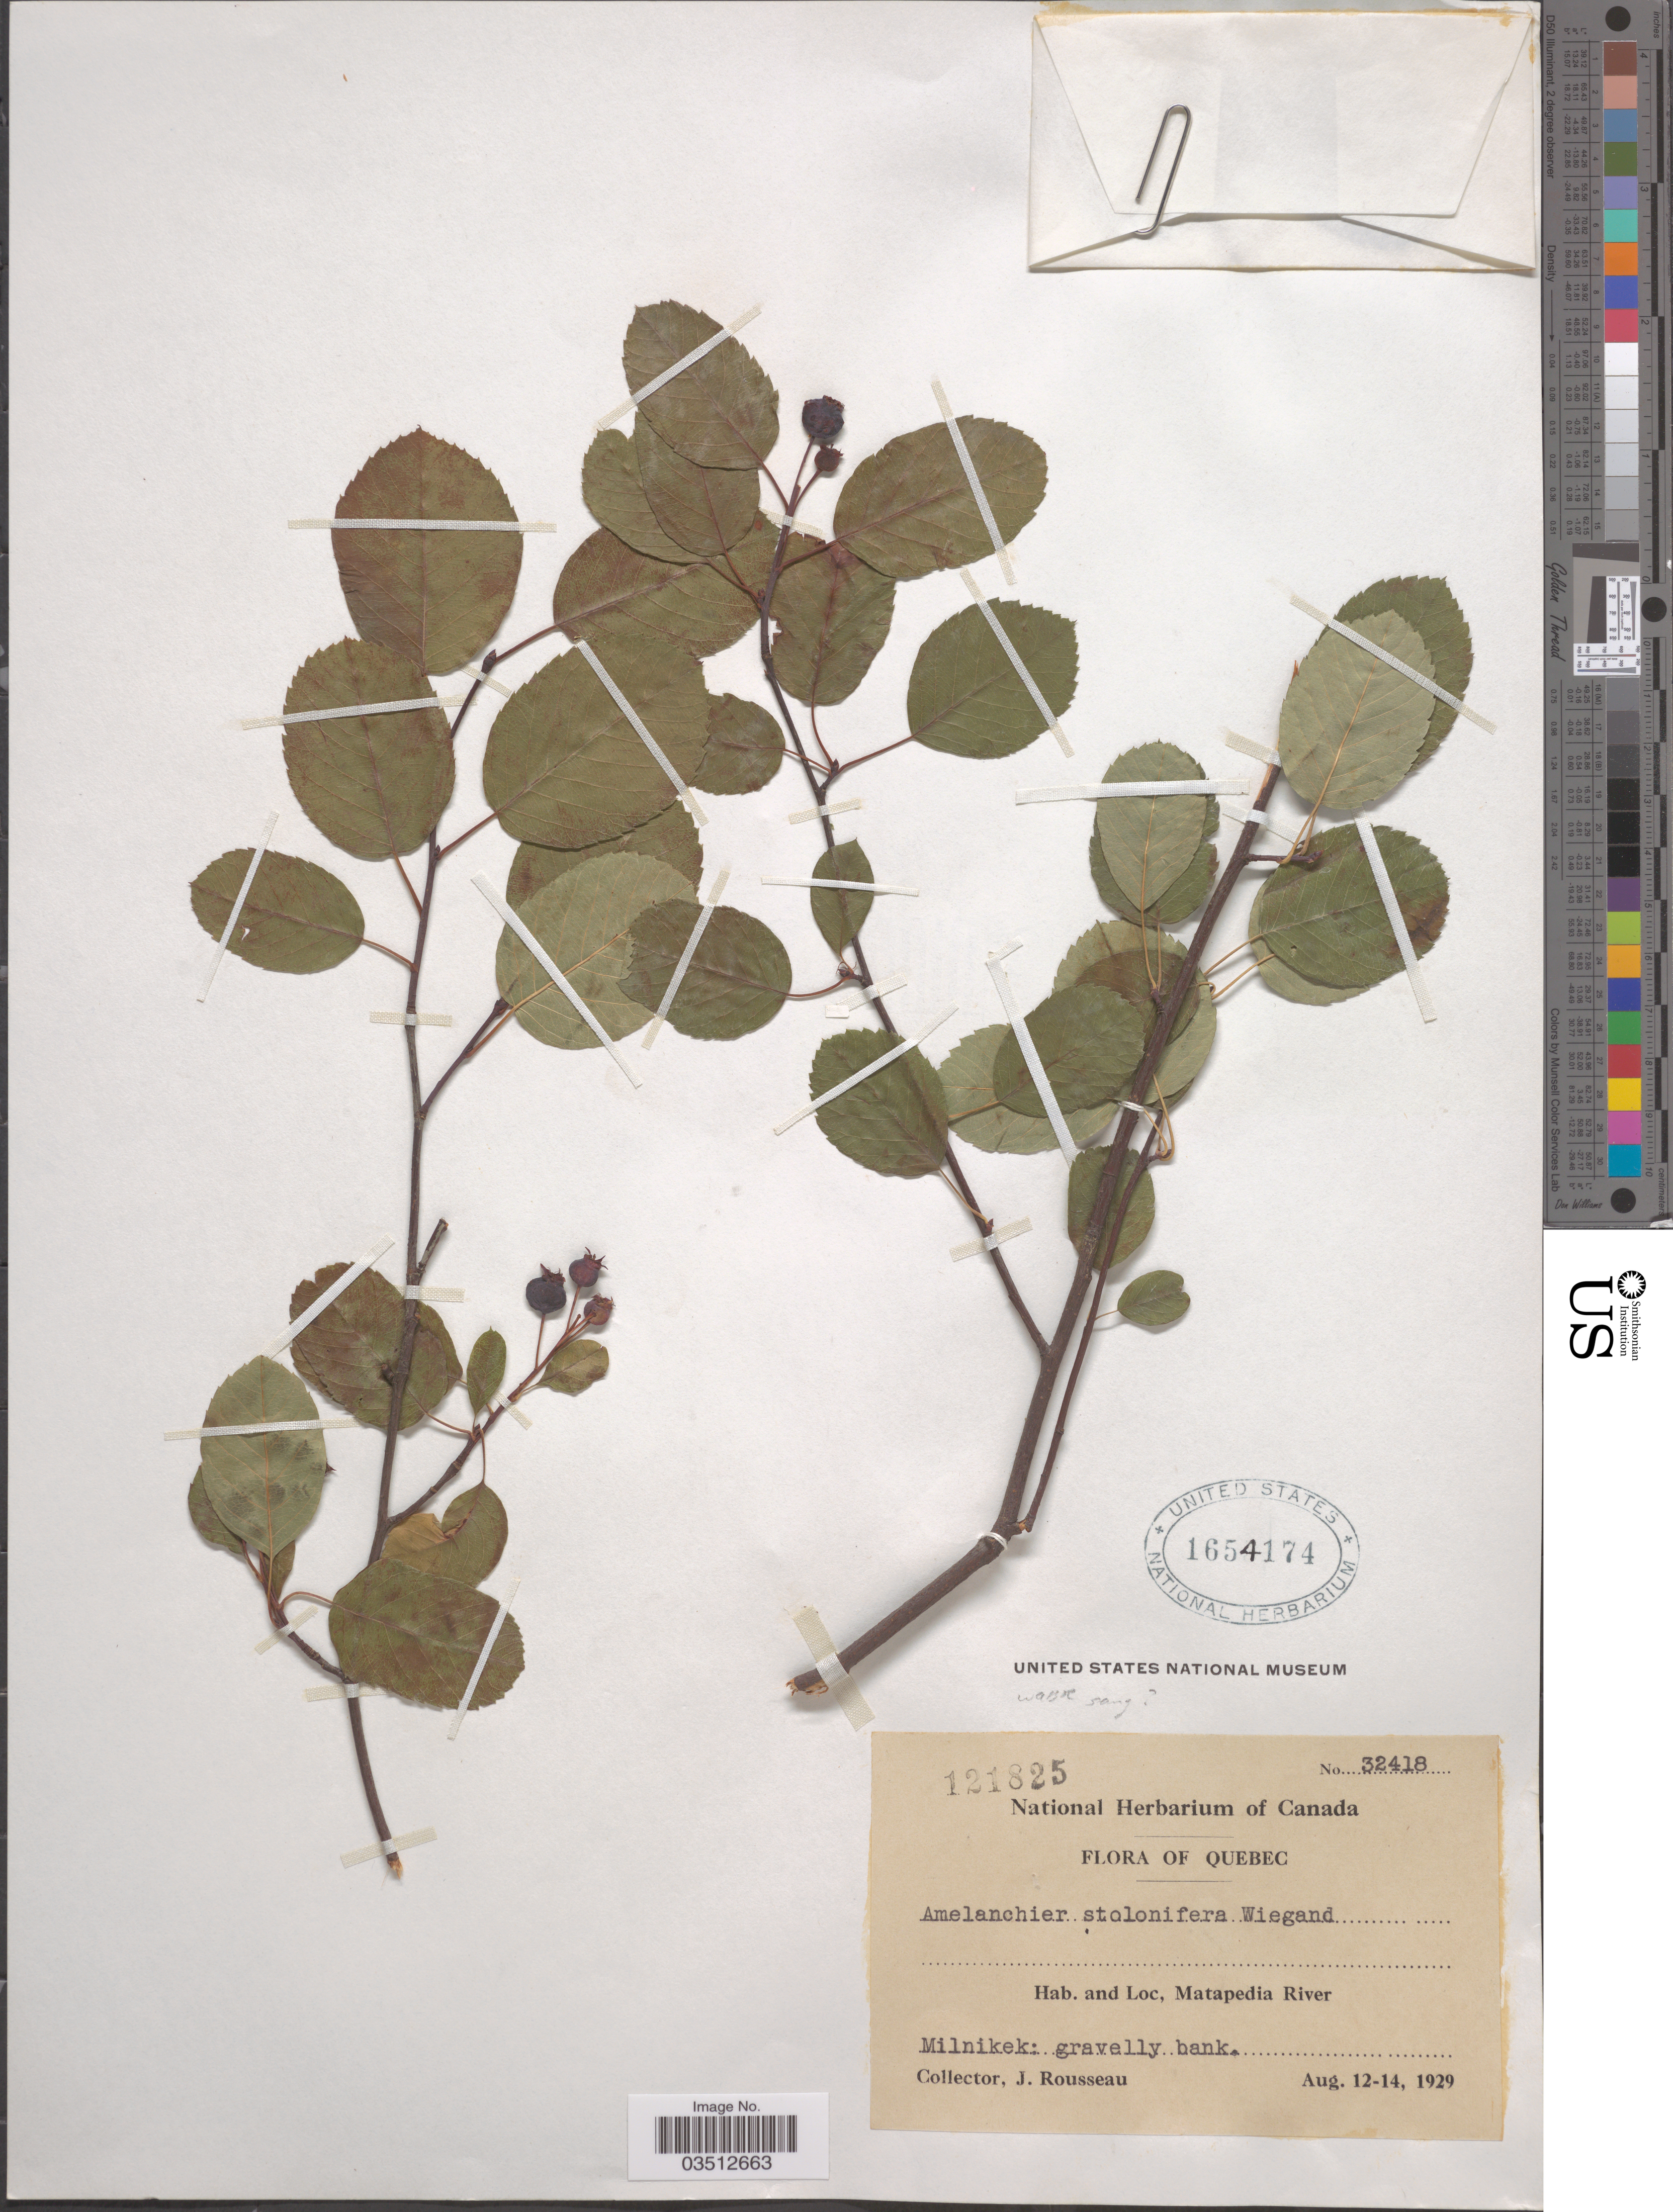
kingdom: Plantae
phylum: Tracheophyta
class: Magnoliopsida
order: Rosales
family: Rosaceae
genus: Amelanchier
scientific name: Amelanchier stolonifera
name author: Wiegand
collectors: J. Rousseau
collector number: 32418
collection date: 1929-08-12/1929-08-14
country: Canada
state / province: Quebec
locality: Matapedia River. Milnikek.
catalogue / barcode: US 1654174